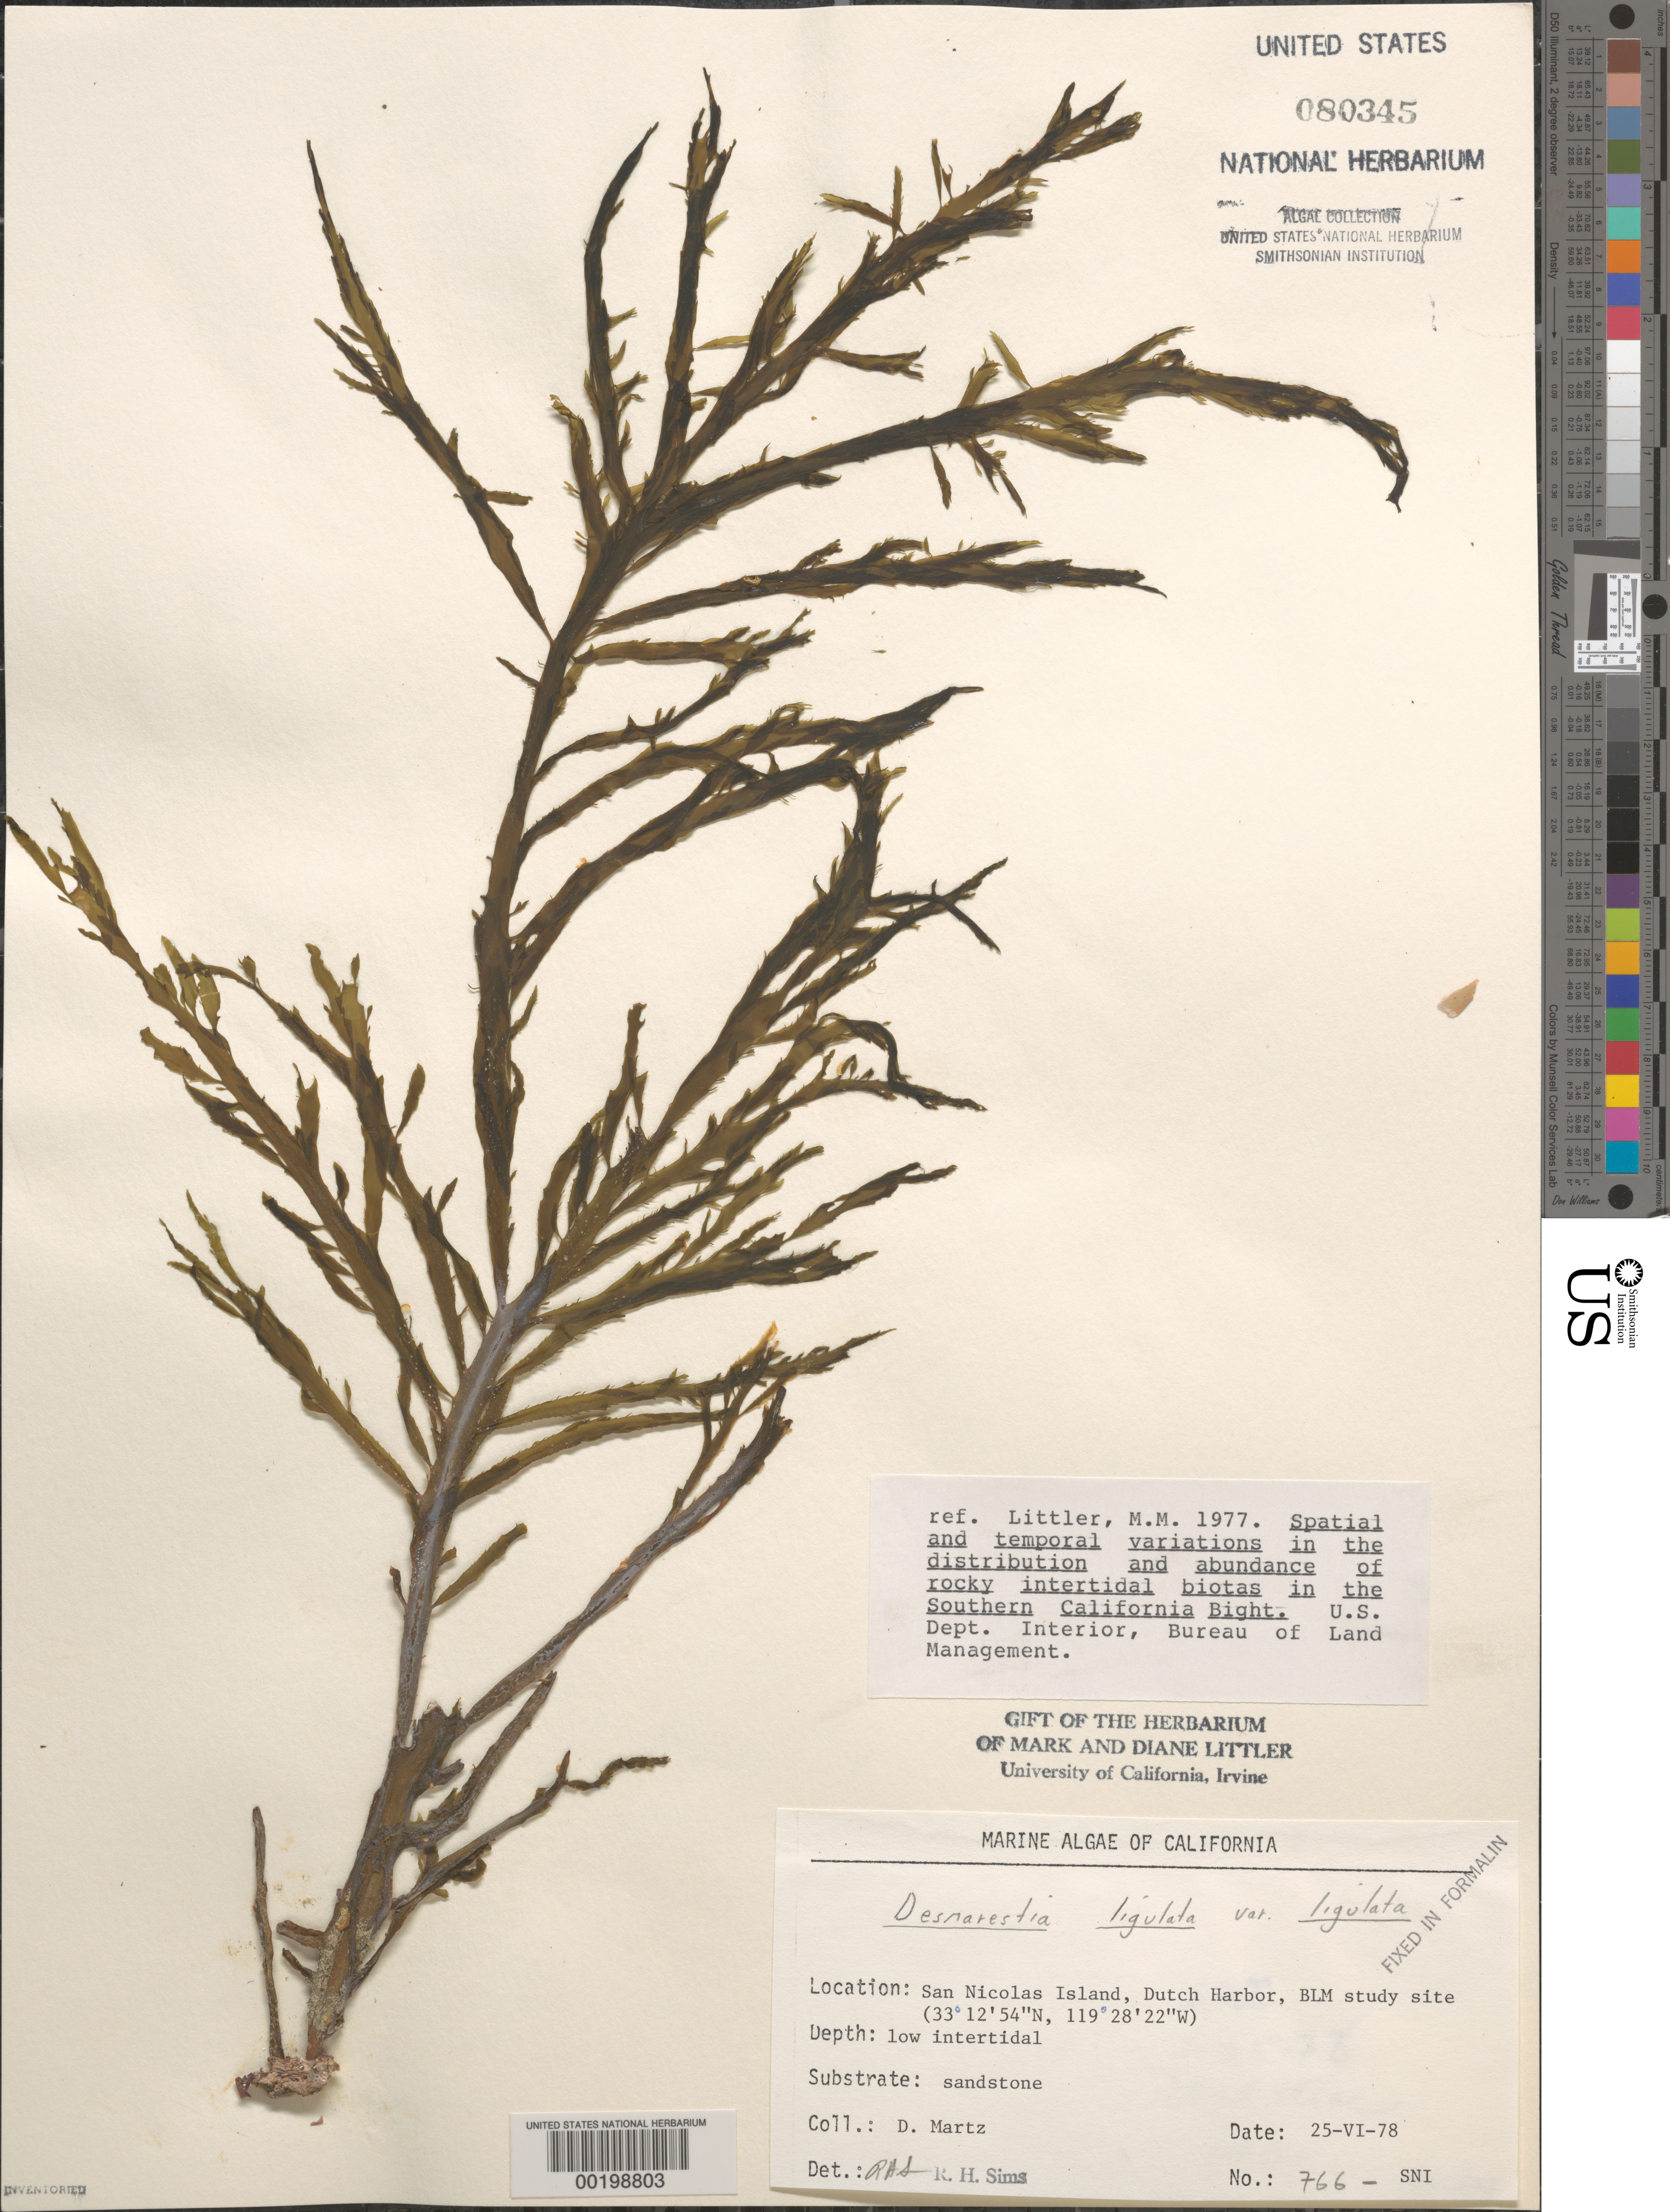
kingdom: Chromista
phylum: Ochrophyta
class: Phaeophyceae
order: Desmarestiales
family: Desmarestiaceae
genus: Desmarestia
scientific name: Desmarestia ligulata var. ligulata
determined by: Sims, Robert H.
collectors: D. Martz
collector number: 766-sni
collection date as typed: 25 Jun 1978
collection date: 1978-06-25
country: United States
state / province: California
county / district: Ventura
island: San Nicolas Island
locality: Dutch Harbor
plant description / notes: BLM-SOCALBIGHT Rocky Intertidal Survey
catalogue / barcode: US 80345